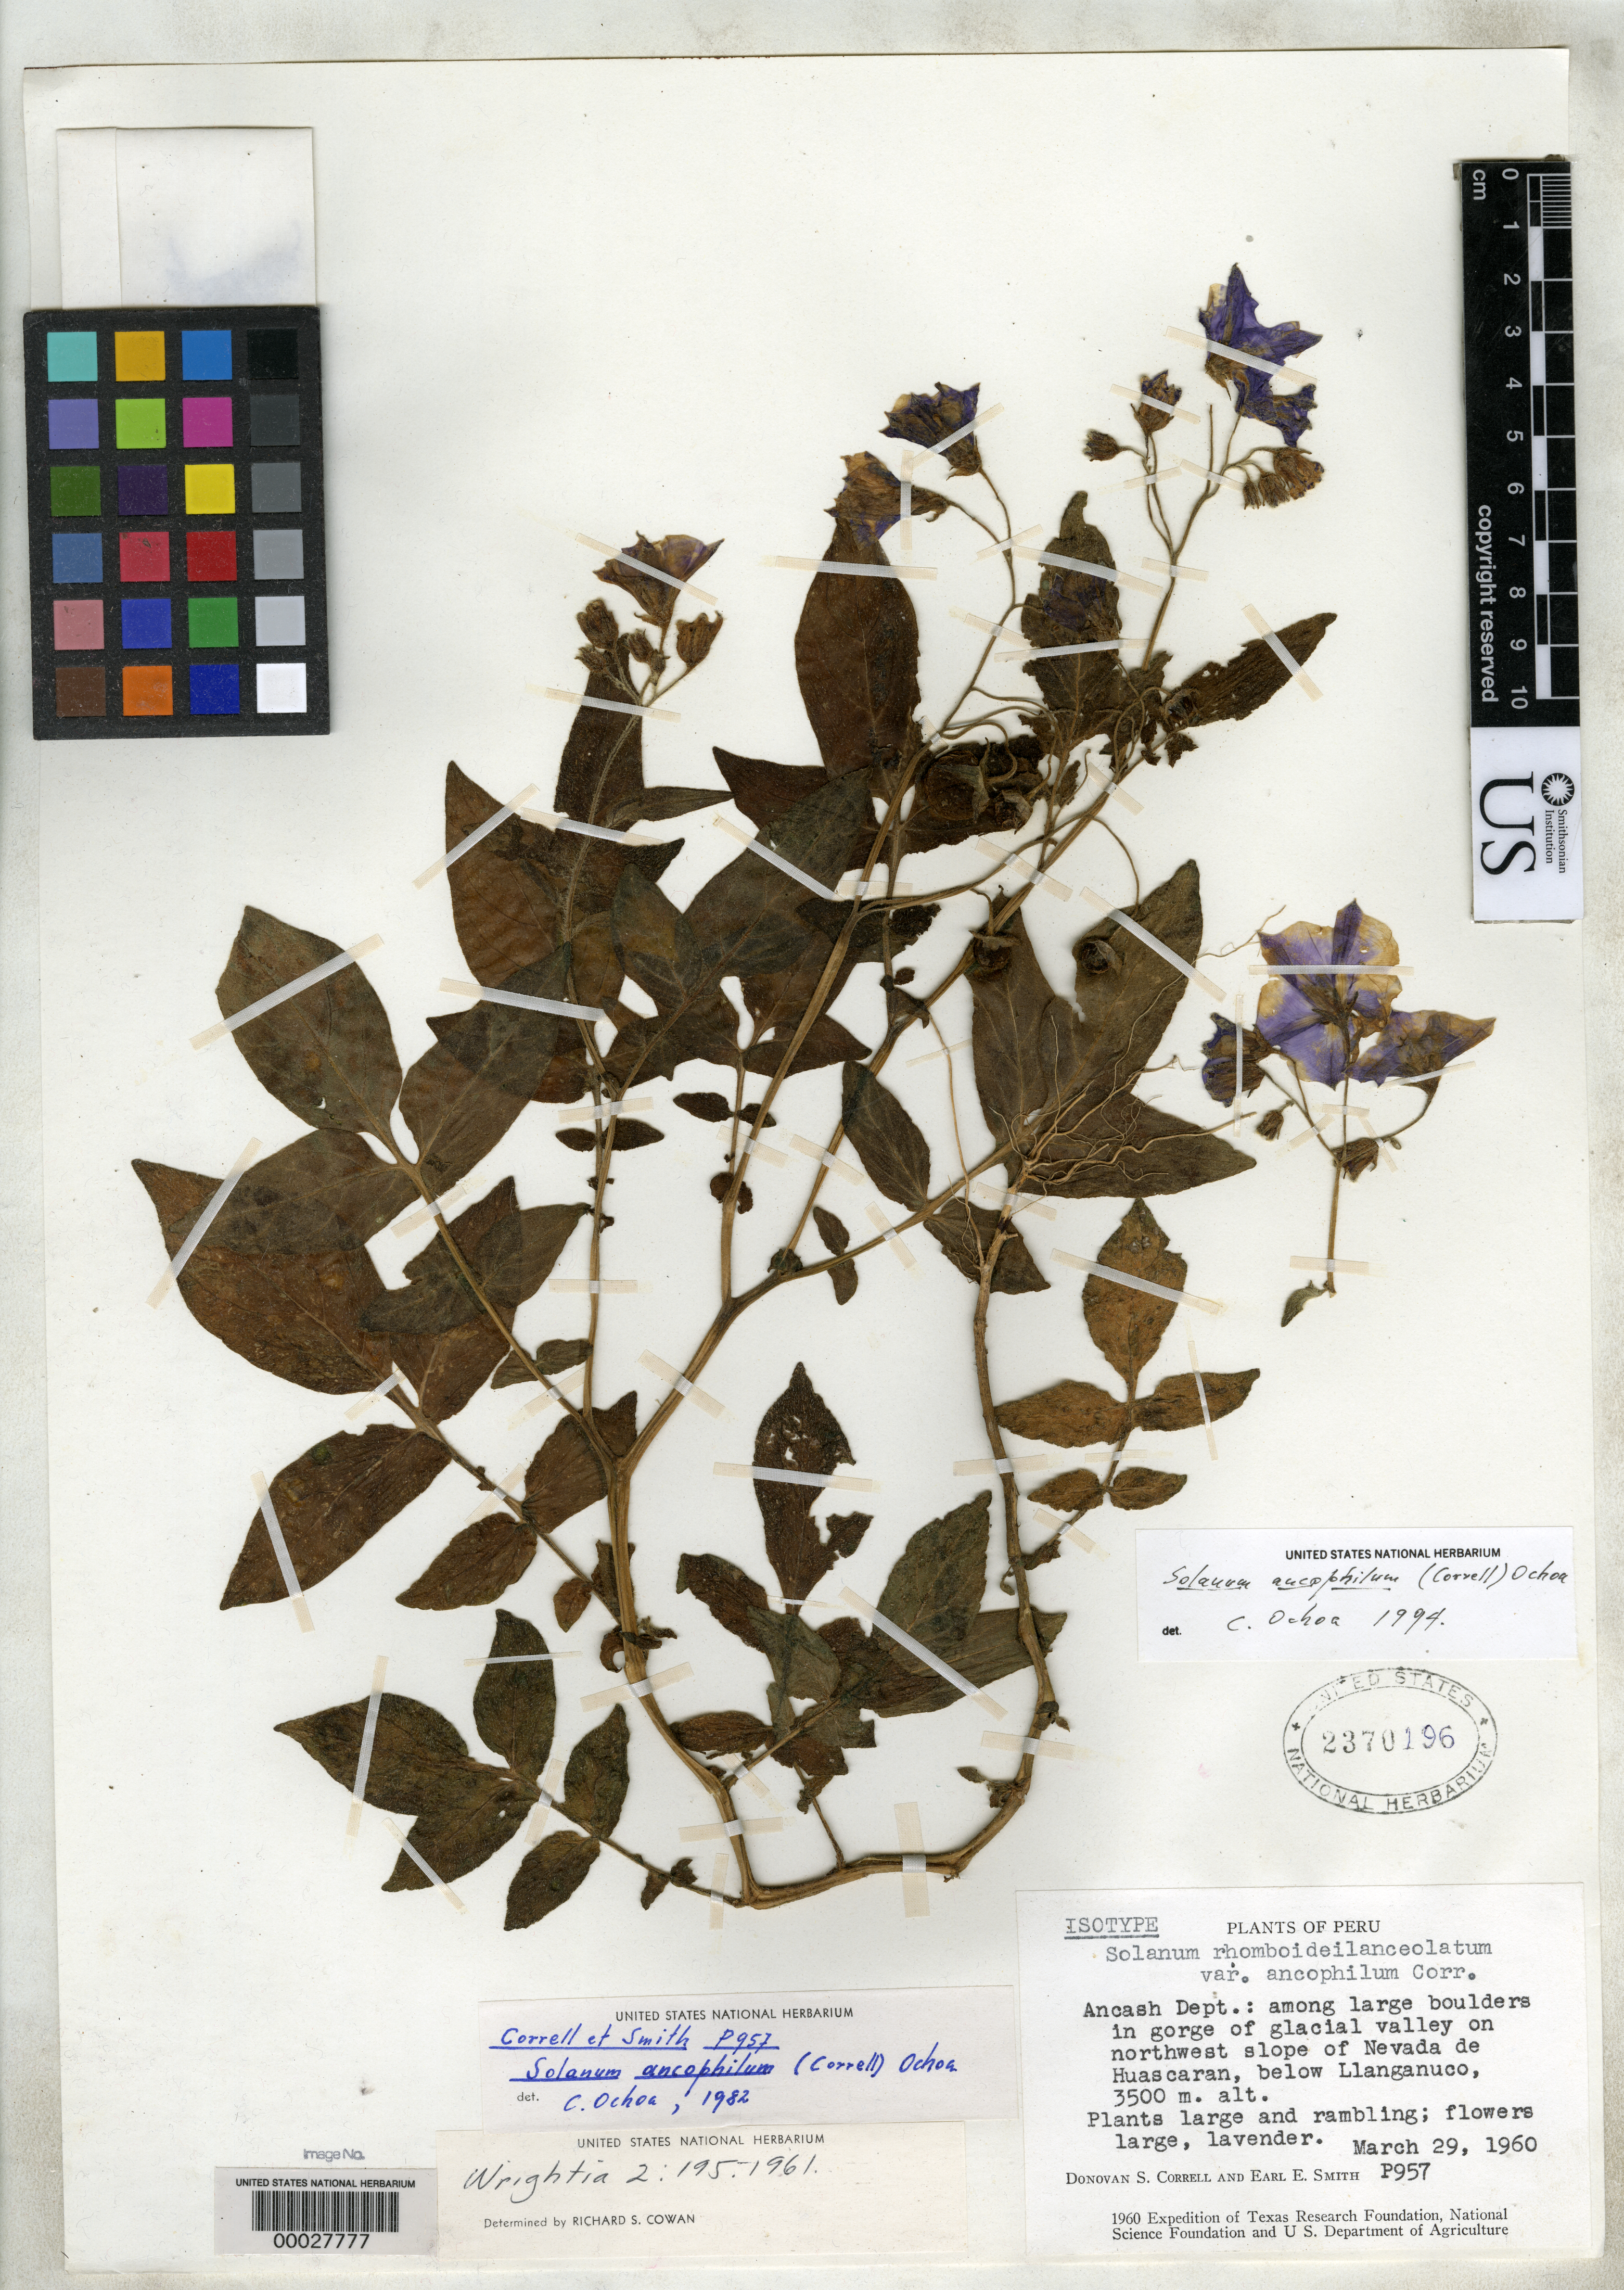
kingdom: Plantae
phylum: Tracheophyta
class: Magnoliopsida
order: Solanales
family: Solanaceae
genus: Solanum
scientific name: Solanum rhomboideilanceolatum var. ancophilum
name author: Correll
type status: Isotype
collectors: D. S. Correll & C. Wright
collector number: P 957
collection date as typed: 29 Mar 1960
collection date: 1960-03-29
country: Peru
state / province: Ancash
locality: Nevado de Huascaran, below Llanganuco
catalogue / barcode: US 2370196